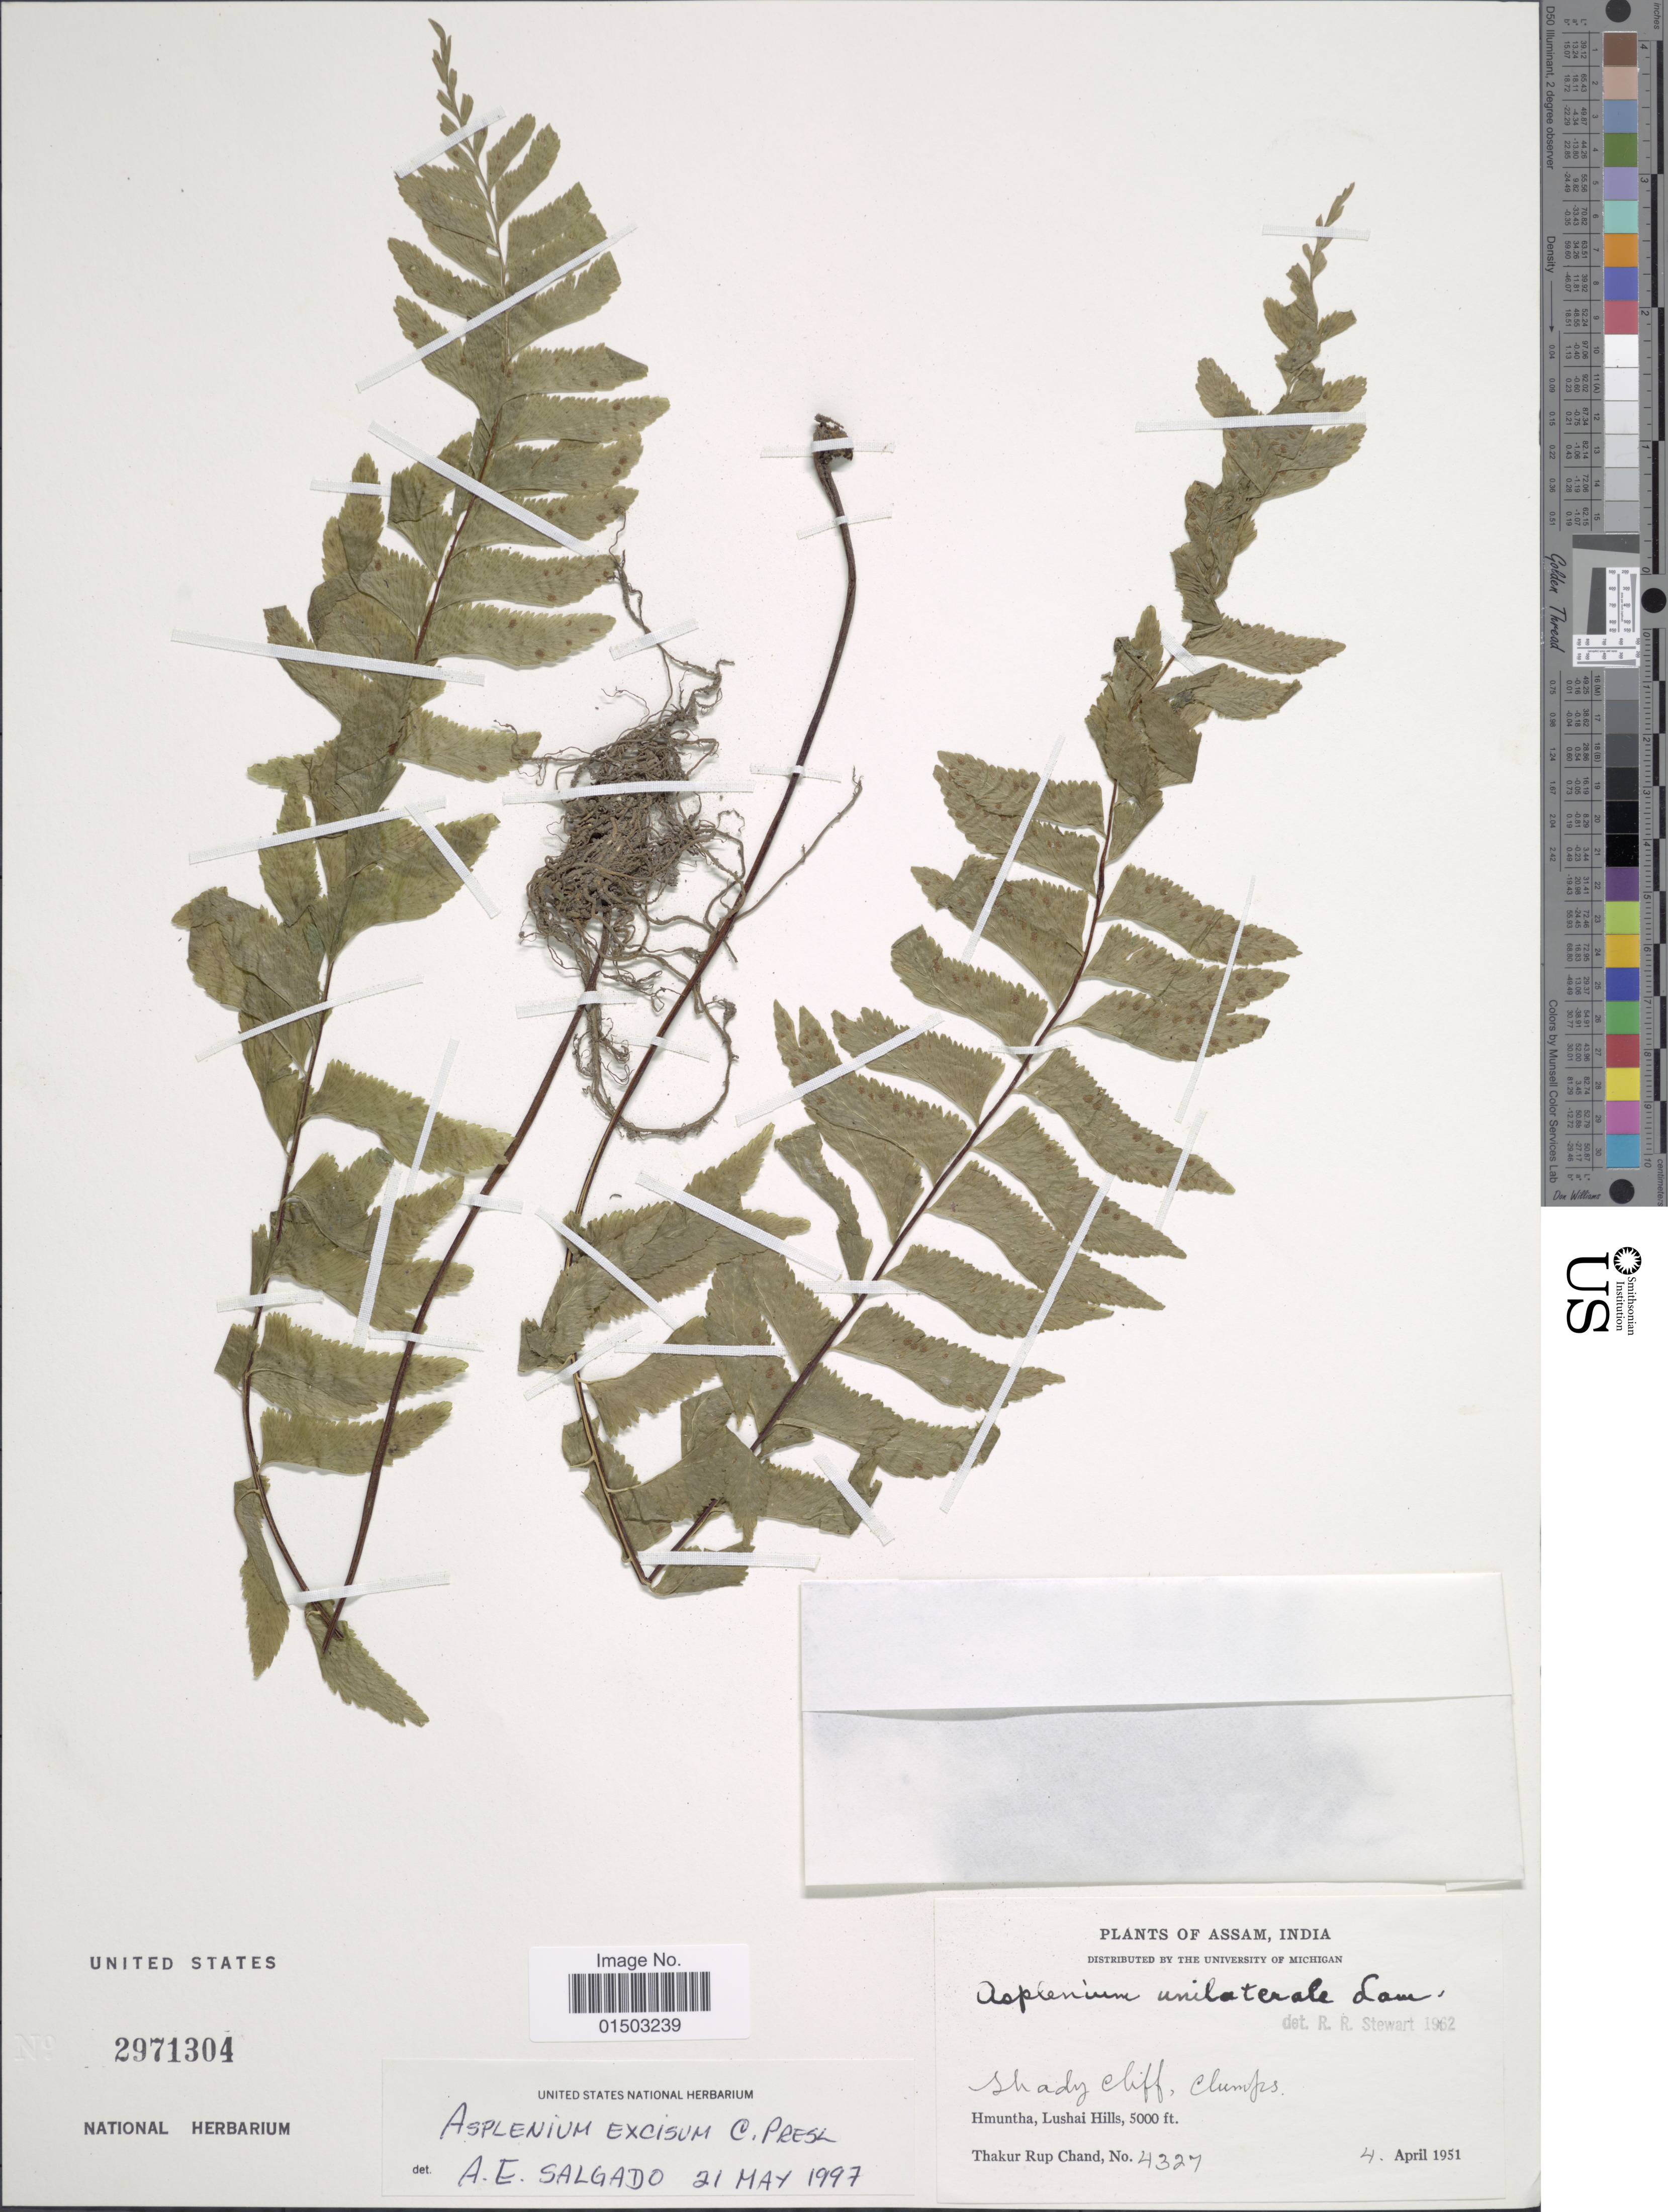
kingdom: Plantae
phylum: Tracheophyta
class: Polypodiopsida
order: Polypodiales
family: Aspleniaceae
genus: Hymenasplenium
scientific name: Hymenasplenium unilaterale var. majus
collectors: T. R. Chand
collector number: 4327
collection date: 1951-04-04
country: India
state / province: Assam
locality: Assam,India. Hmuntha, Lushai Hills.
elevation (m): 1524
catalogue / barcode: US 2971304